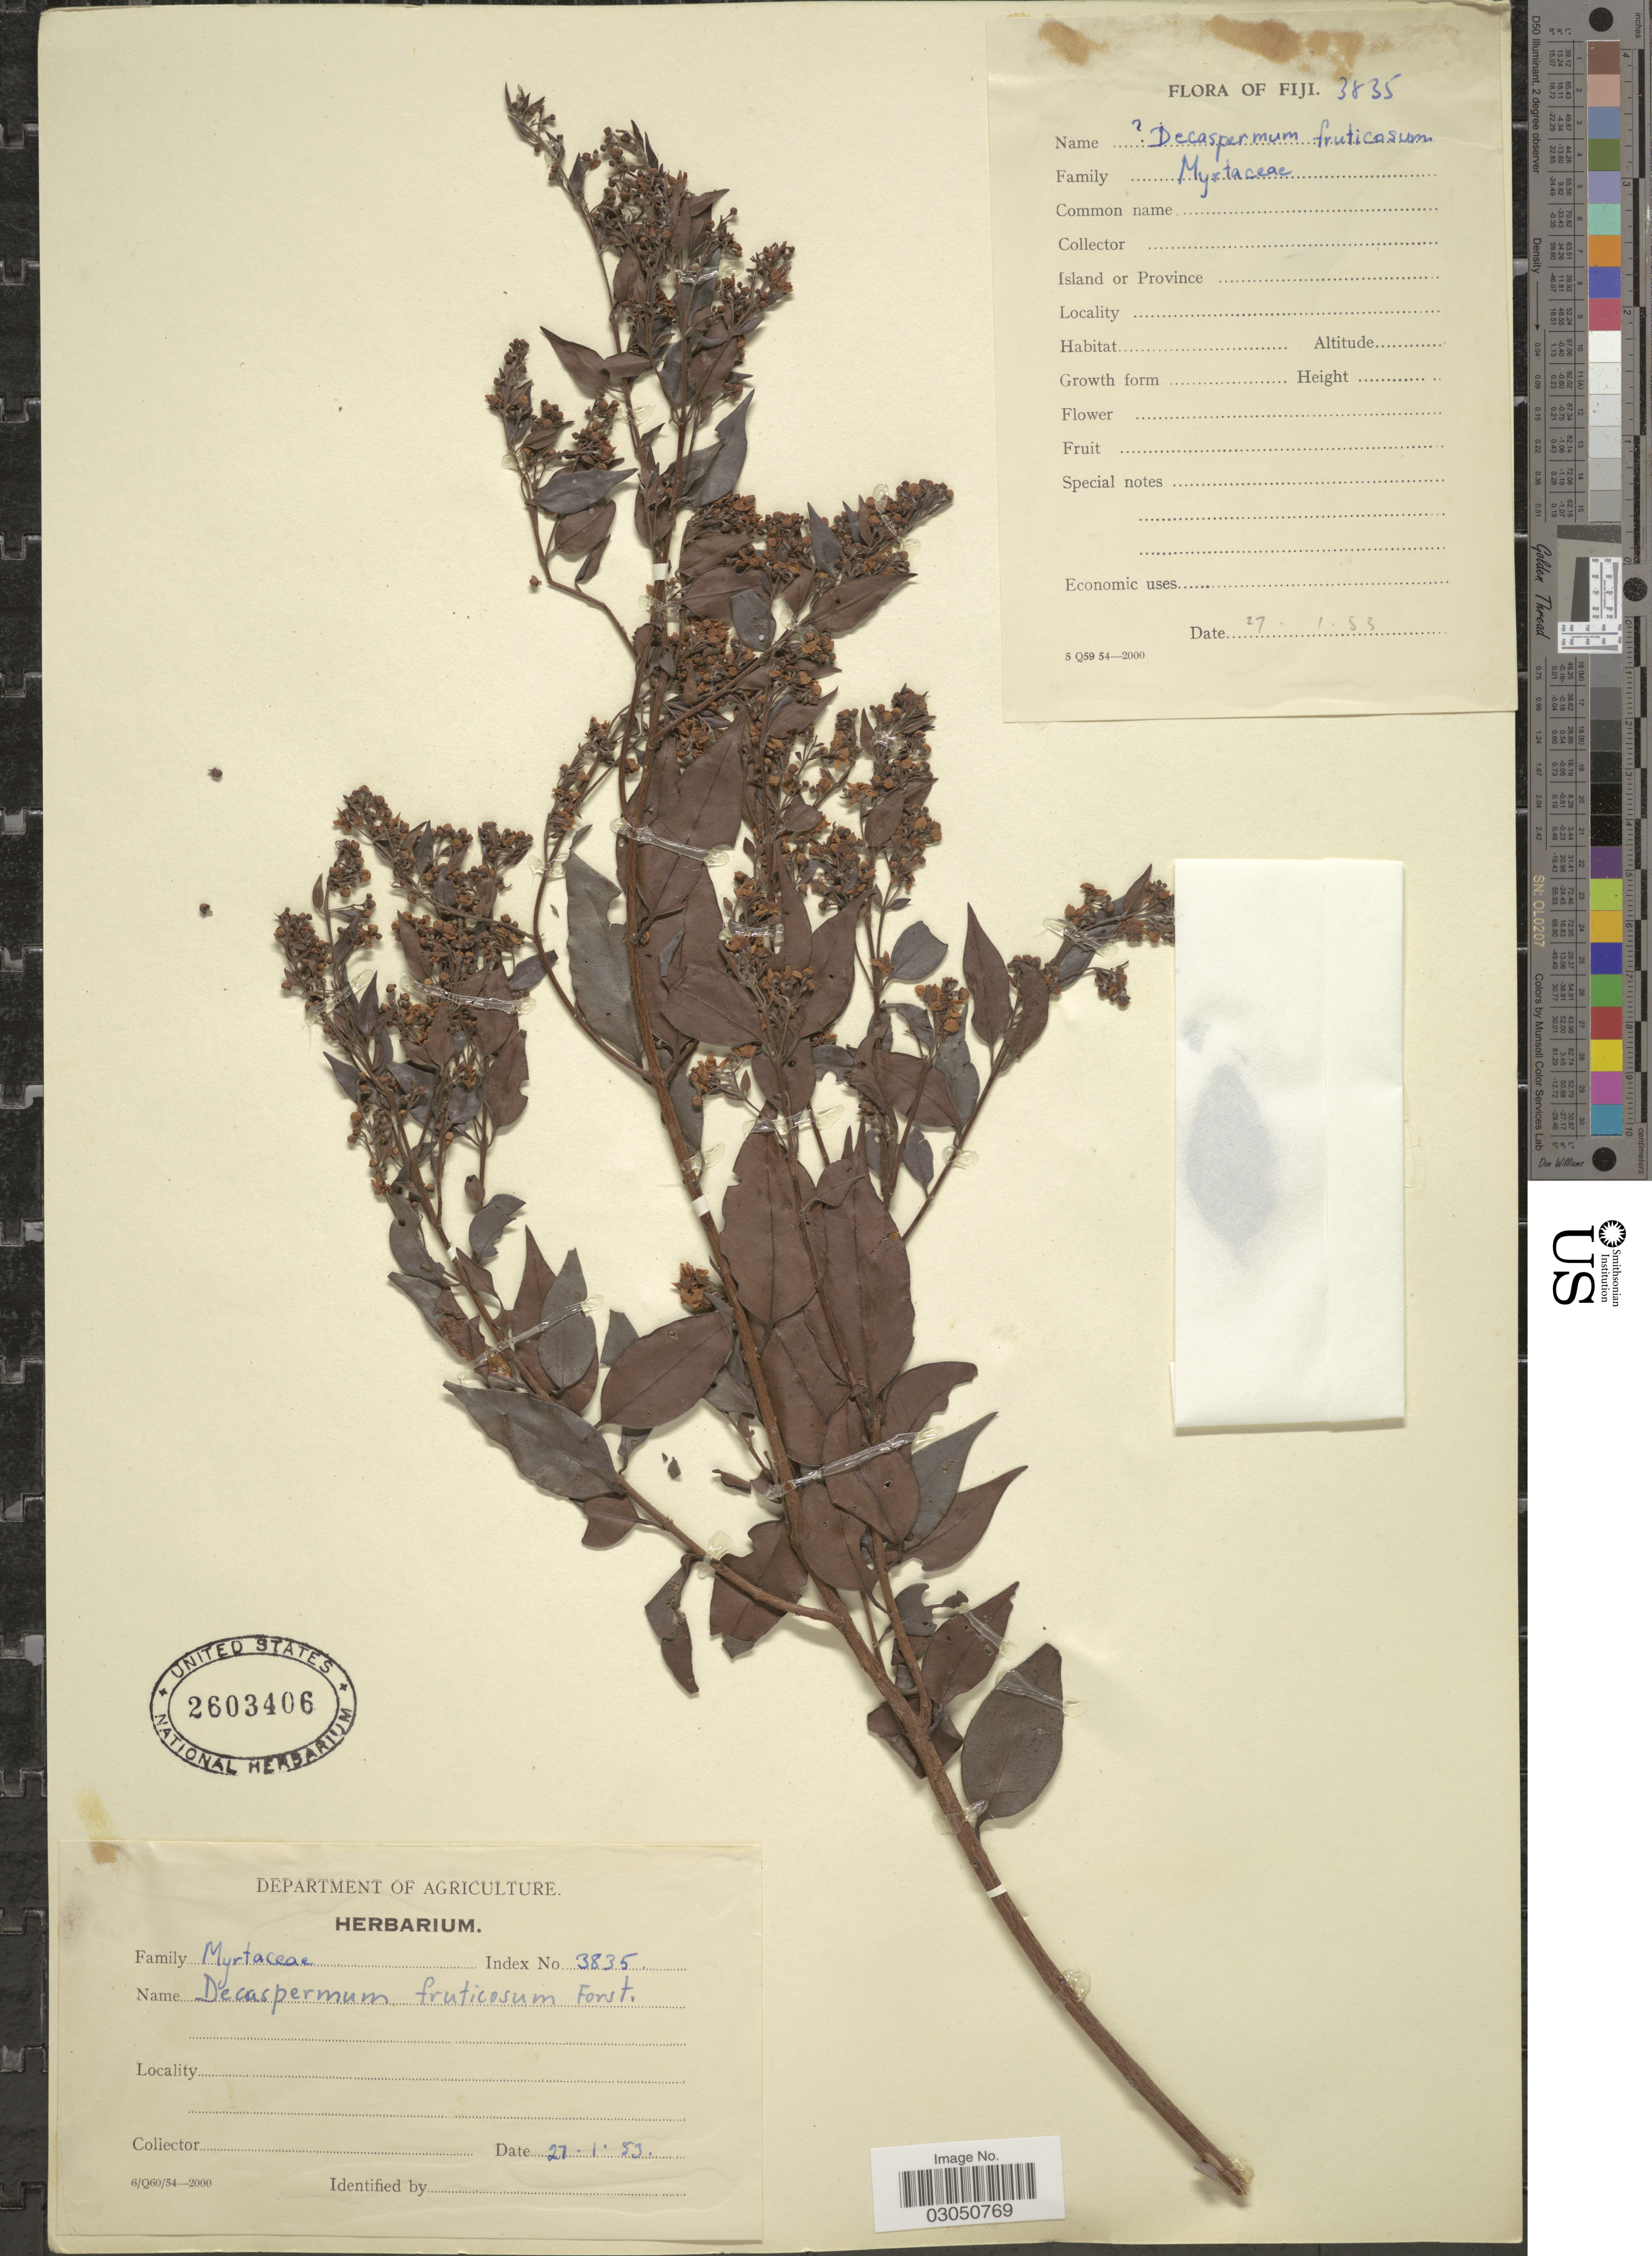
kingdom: Plantae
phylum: Tracheophyta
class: Magnoliopsida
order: Myrtales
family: Myrtaceae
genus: Decaspermum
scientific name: Decaspermum fruticosum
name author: J.R. Forst. & G. Forst.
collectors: Ex herb. Department of Agriculture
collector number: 3835?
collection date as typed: Transcribed d/m/y: 27/1/53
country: Fiji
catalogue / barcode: US 2603406